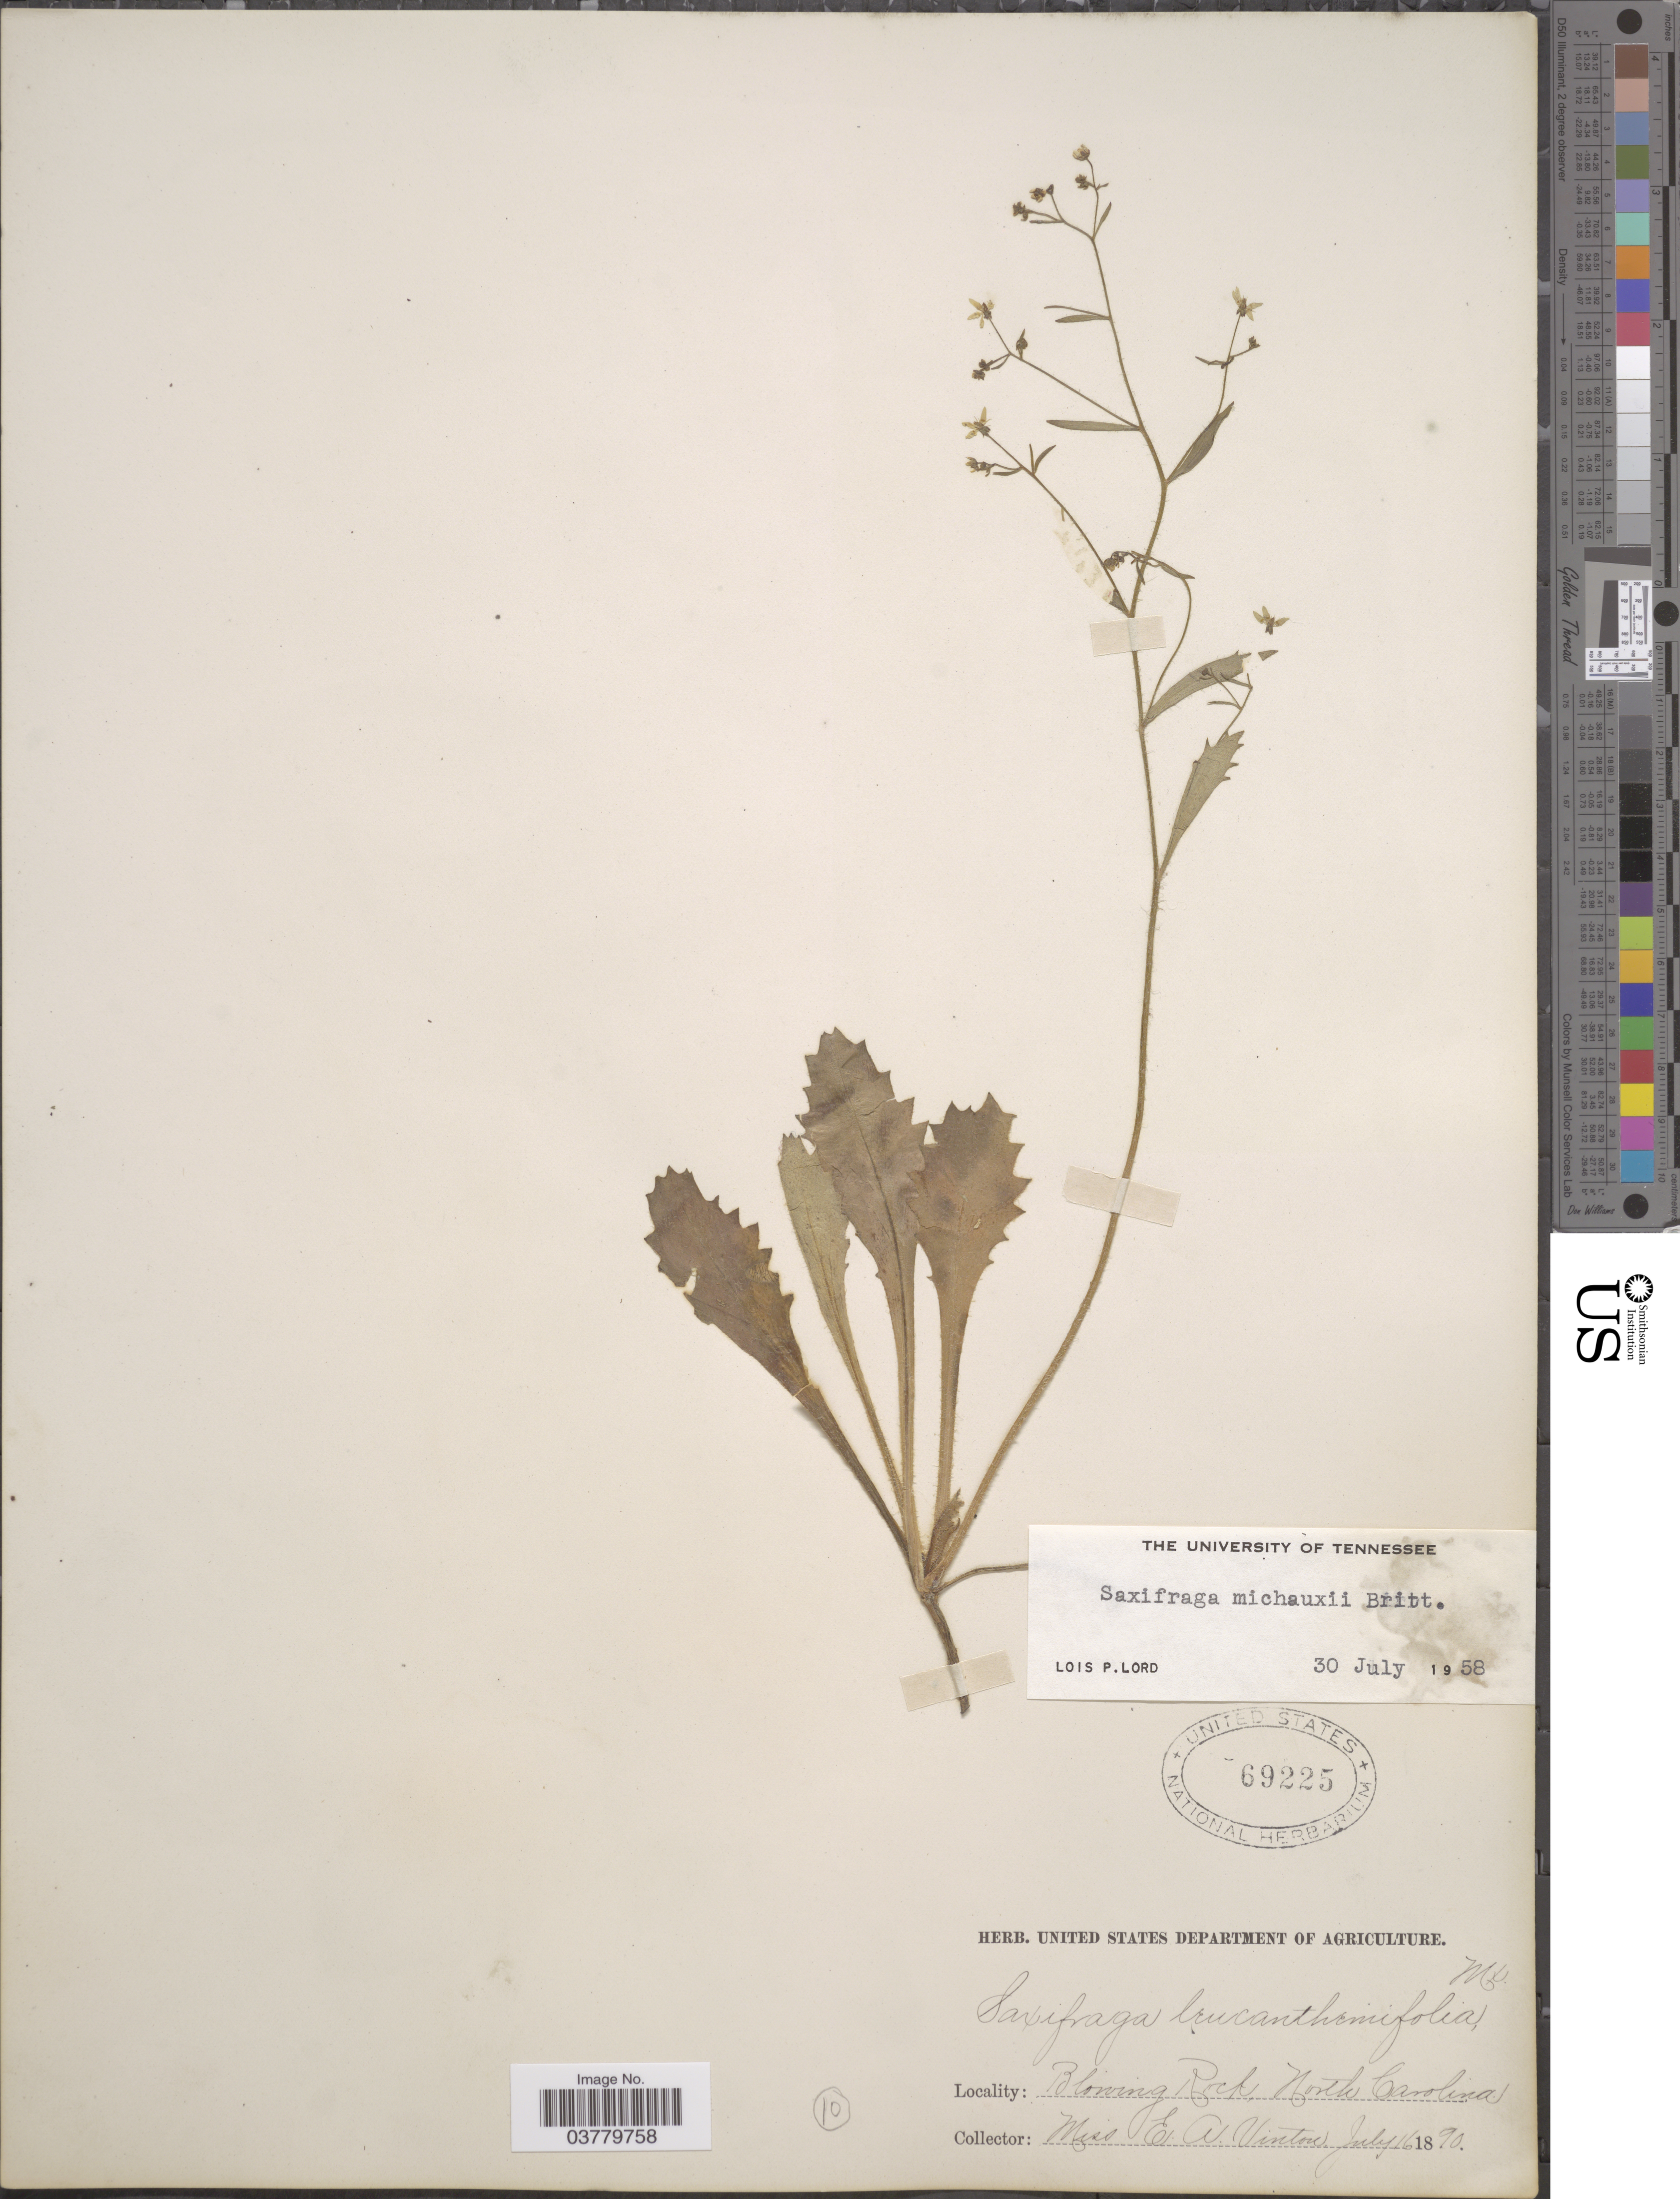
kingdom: Plantae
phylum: Tracheophyta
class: Magnoliopsida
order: Saxifragales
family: Saxifragaceae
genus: Micranthes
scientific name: Micranthes petiolaris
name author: (Raf.) Bush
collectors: E. Vinton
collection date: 1890-07-16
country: United States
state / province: North Carolina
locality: Blowing Rock.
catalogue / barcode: US 69225